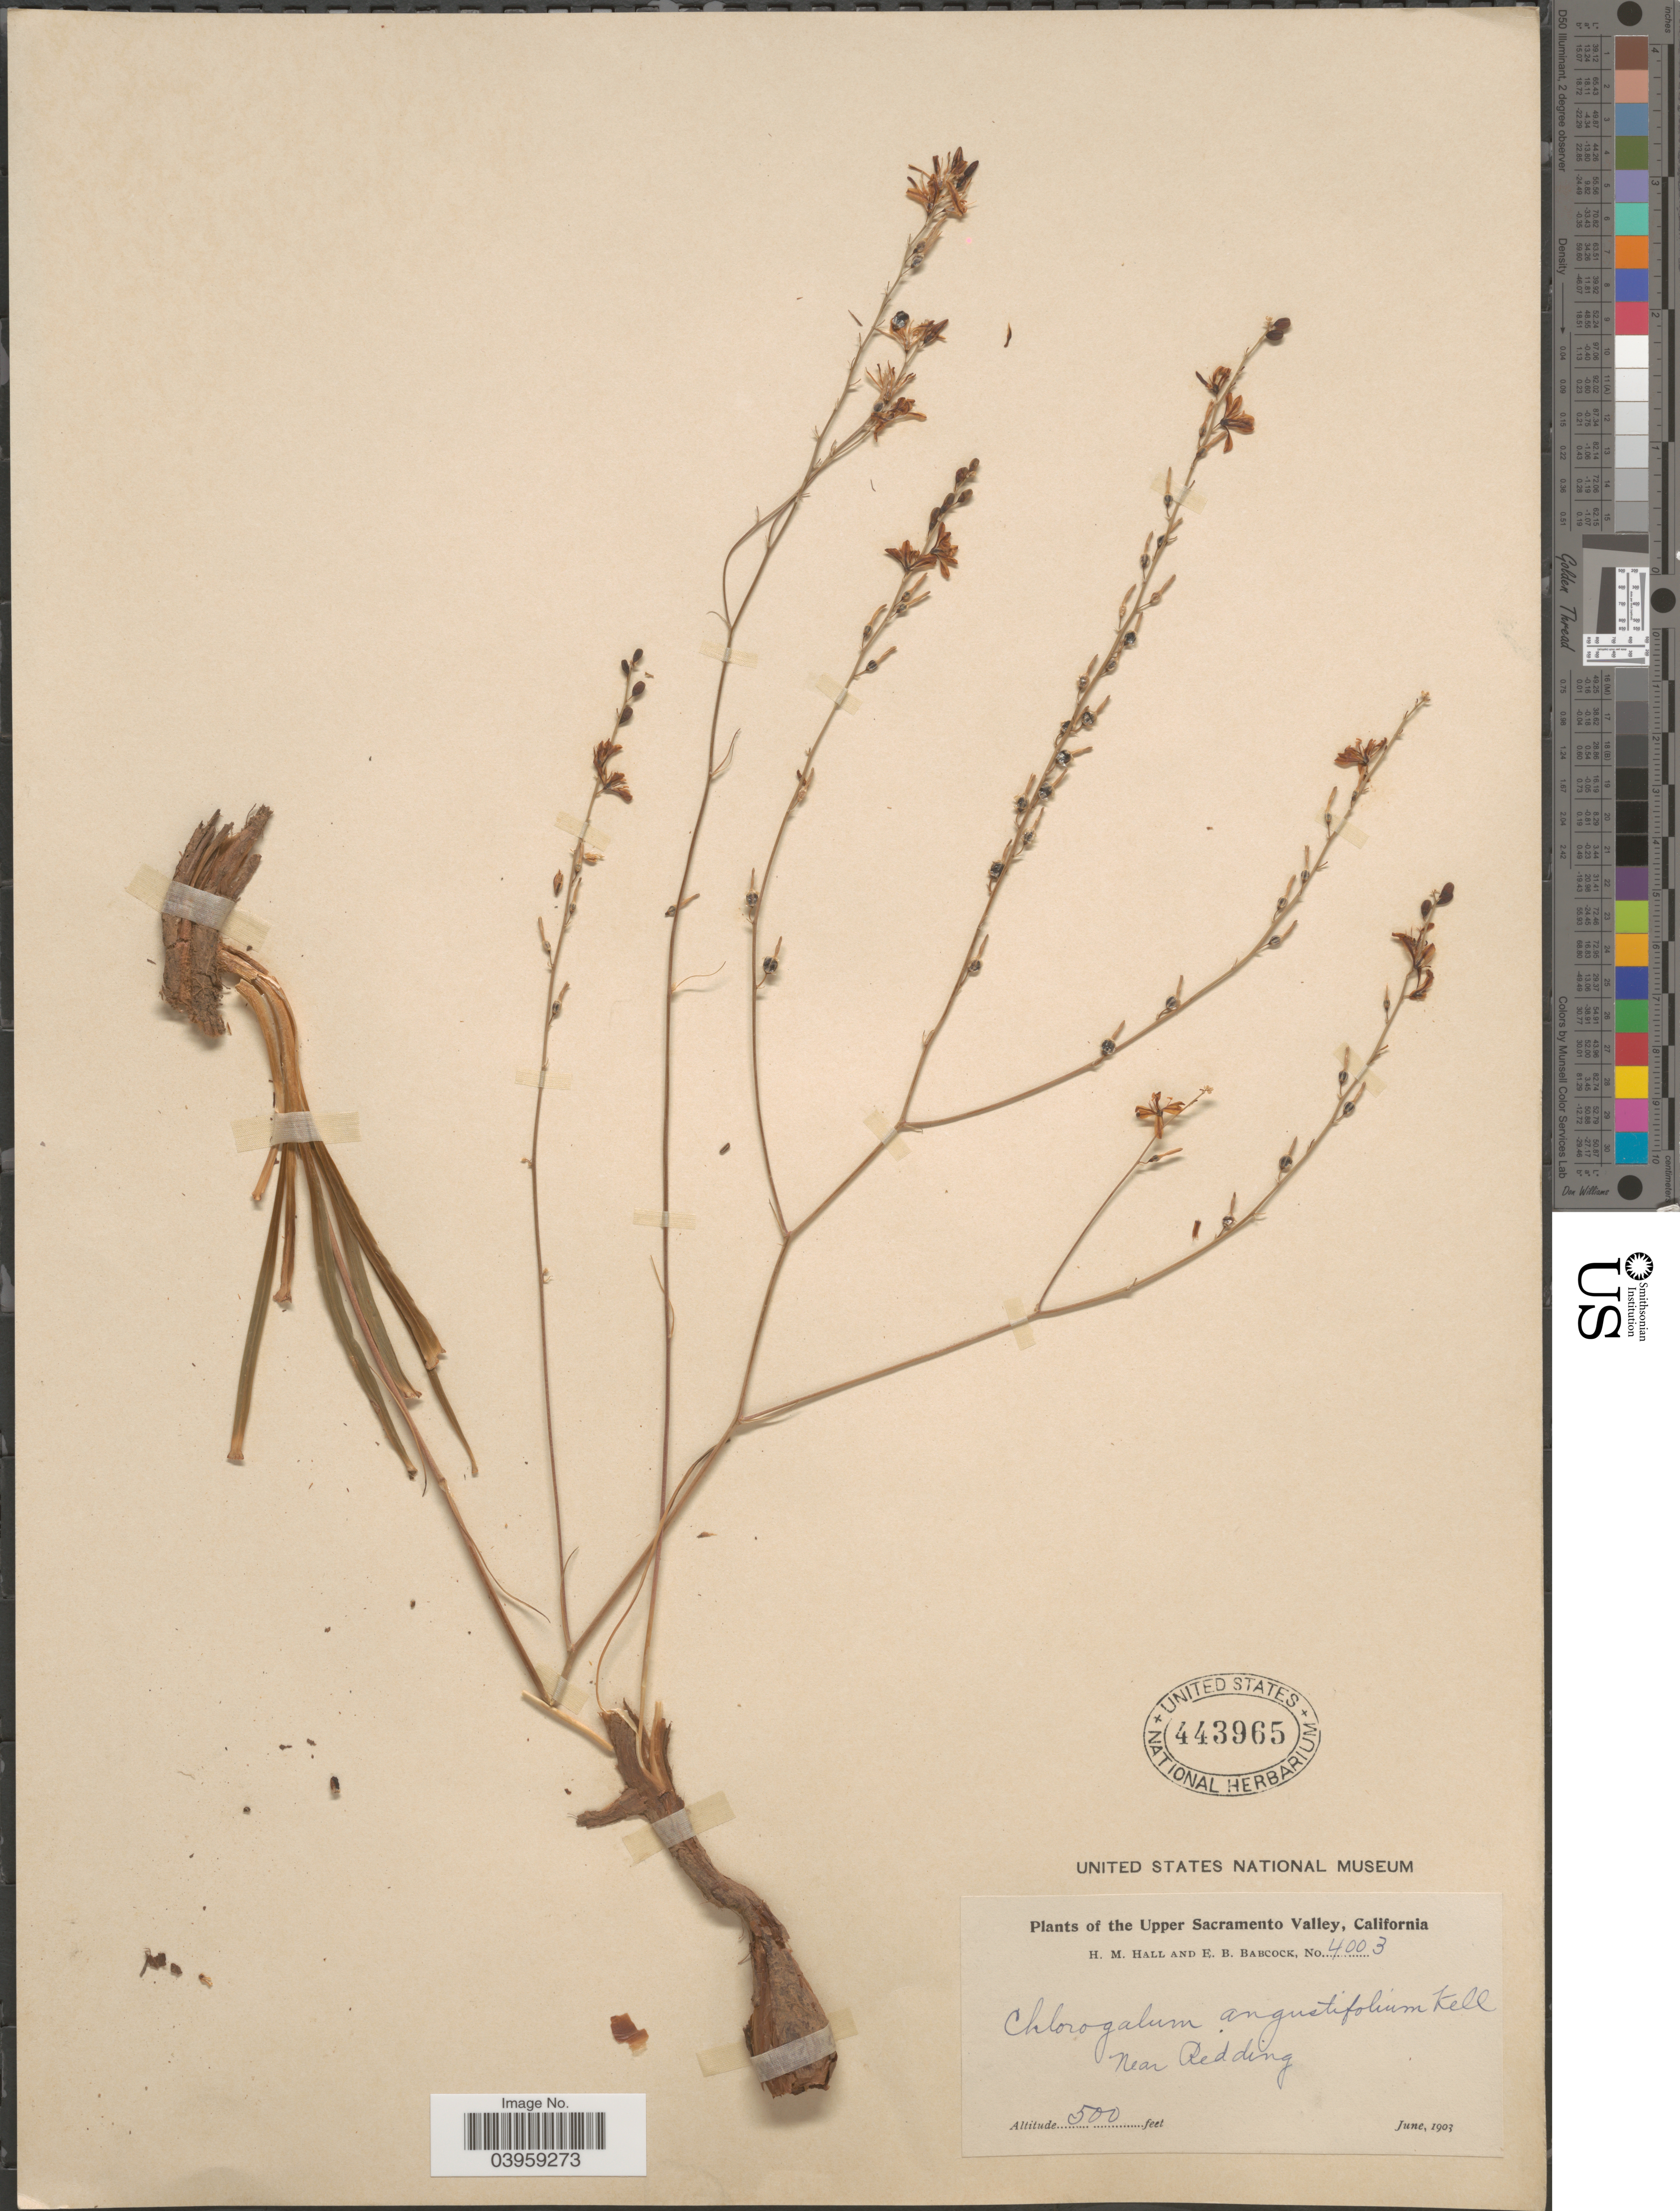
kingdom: Plantae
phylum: Tracheophyta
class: Liliopsida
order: Asparagales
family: Asparagaceae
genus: Chlorogalum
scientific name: Chlorogalum angustifolium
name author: Kellogg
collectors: H. M. Hall & E. B. Babcock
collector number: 4003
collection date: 1903-06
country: United States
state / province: California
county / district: Sacramento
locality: The Upper Sacramento Valley. Near Redding.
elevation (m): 152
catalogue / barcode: US 443965